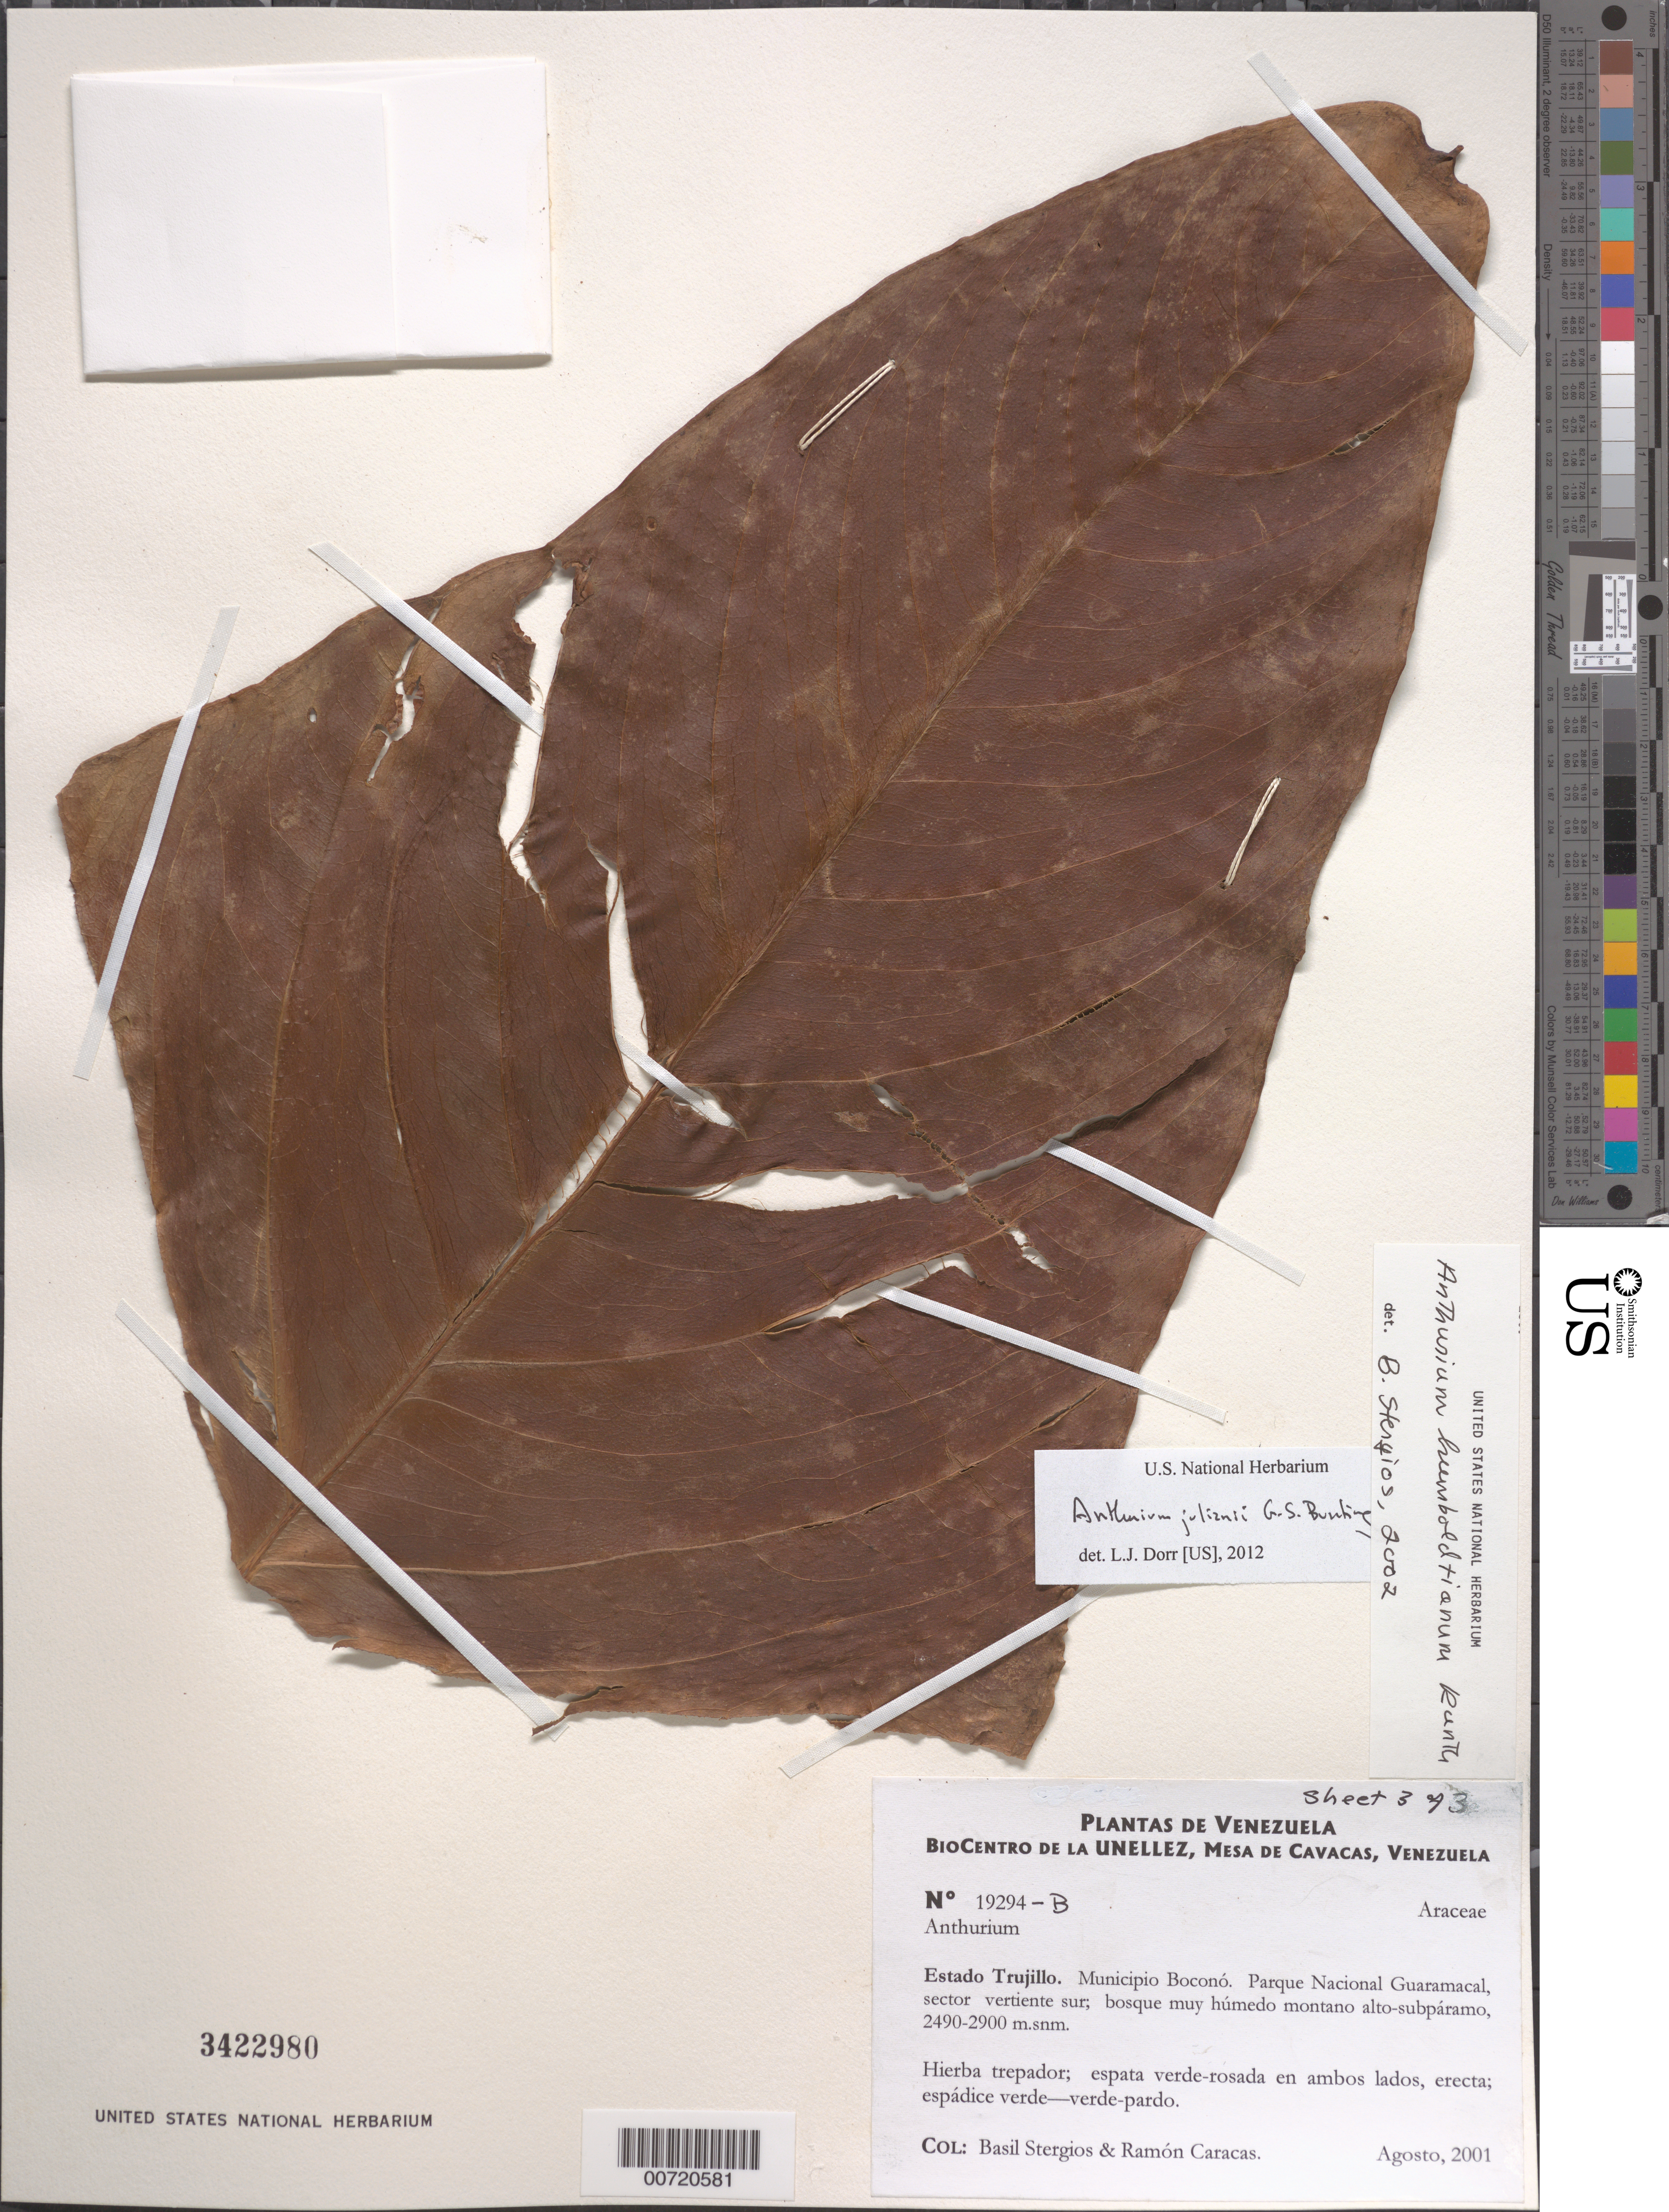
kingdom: Plantae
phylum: Tracheophyta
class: Liliopsida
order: Alismatales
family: Araceae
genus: Anthurium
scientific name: Anthurium julianii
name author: G.S. Bunting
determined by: Dorr, L. J., (BOT), Smithsonian Institution - National Museum of Natural History (UNITED STATES)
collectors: B. G. Stergios & R. Caracas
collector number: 19294B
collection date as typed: Aug 2001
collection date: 2001-08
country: Venezuela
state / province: Trujillo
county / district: Boconó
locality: Parque Nacional Guaramacal, vertiente sur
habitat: Bosque muy húmedo montano alto-subpáramo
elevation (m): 2490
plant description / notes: Stergios & Caracas 19294B = leaf only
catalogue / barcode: US 3422980